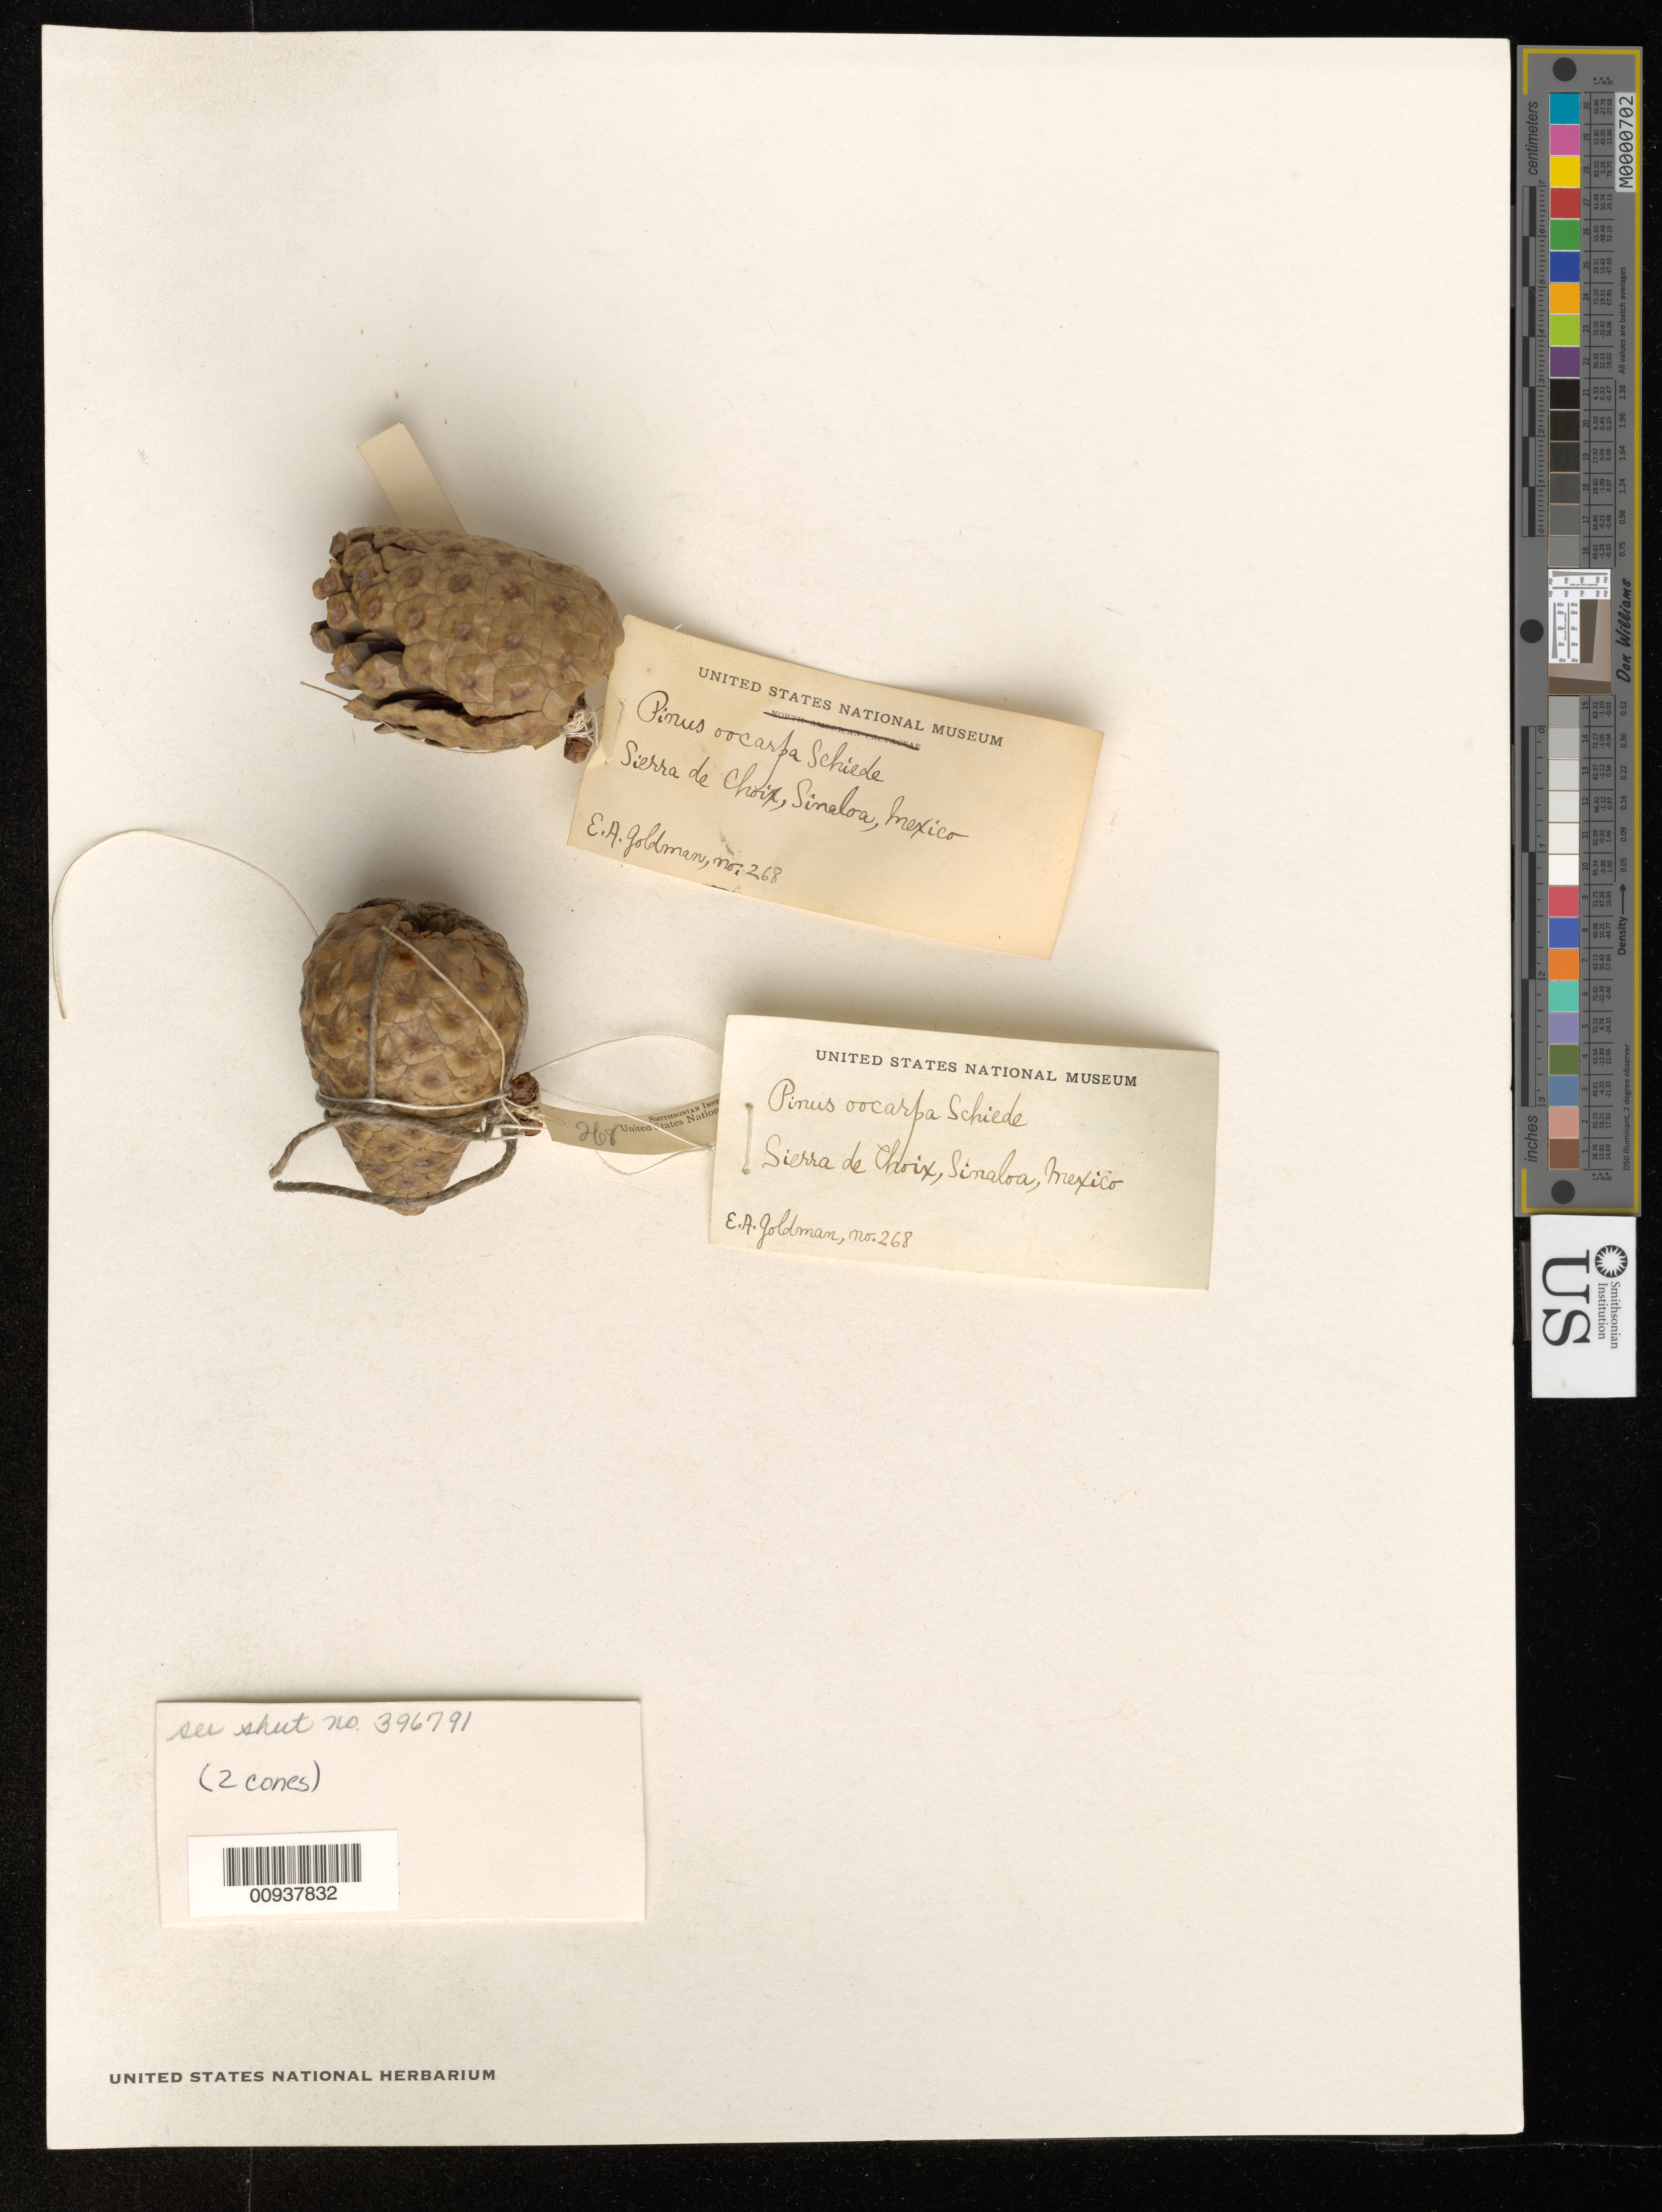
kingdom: Plantae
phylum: Tracheophyta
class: Pinopsida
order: Pinales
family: Pinaceae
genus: Pinus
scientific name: Pinus oocarpa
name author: Schiede ex Schltdl.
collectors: E. A. Goldman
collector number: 268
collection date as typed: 19 Oct 1898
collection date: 1898-10-19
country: Mexico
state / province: Sinaloa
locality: Sierra de Choix (50 miles NE of Choix).